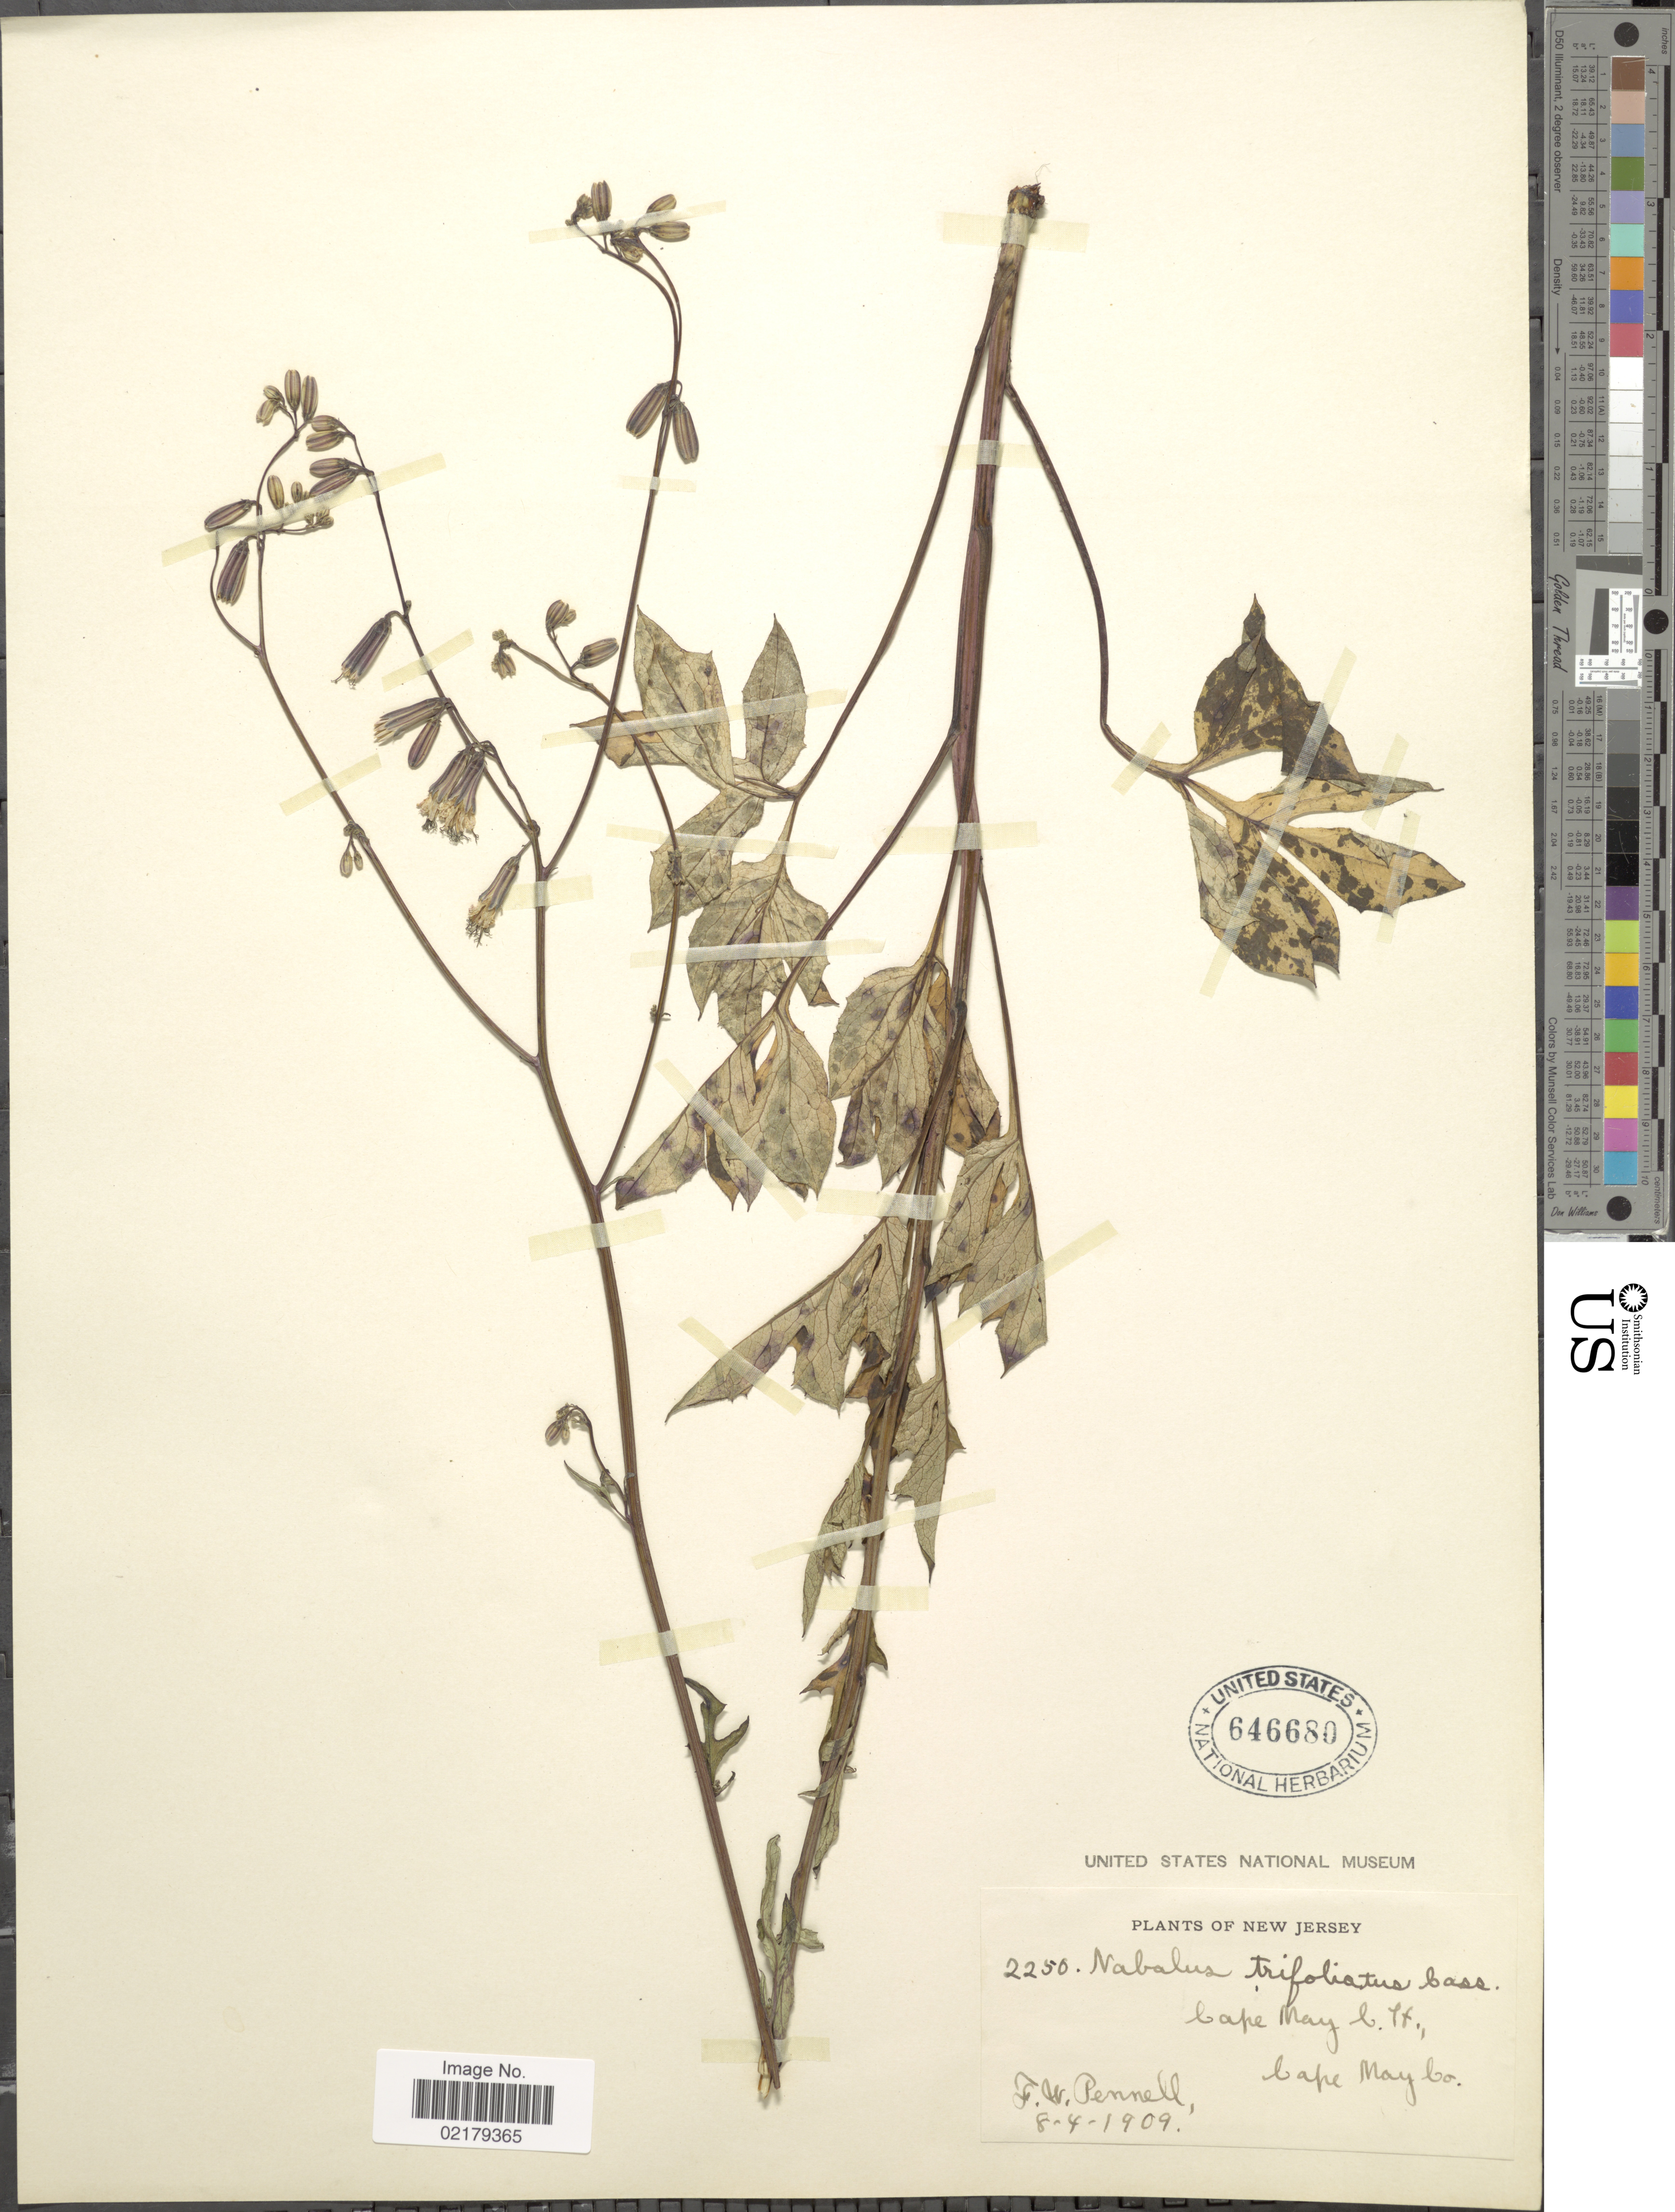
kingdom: Plantae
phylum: Tracheophyta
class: Magnoliopsida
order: Asterales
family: Asteraceae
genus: Nabalus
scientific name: Nabalus trifoliolatus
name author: Cass.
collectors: F. W. Pennell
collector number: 2250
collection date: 1909-04-08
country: United States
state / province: New Jersey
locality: Cape May Co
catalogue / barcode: US 646680